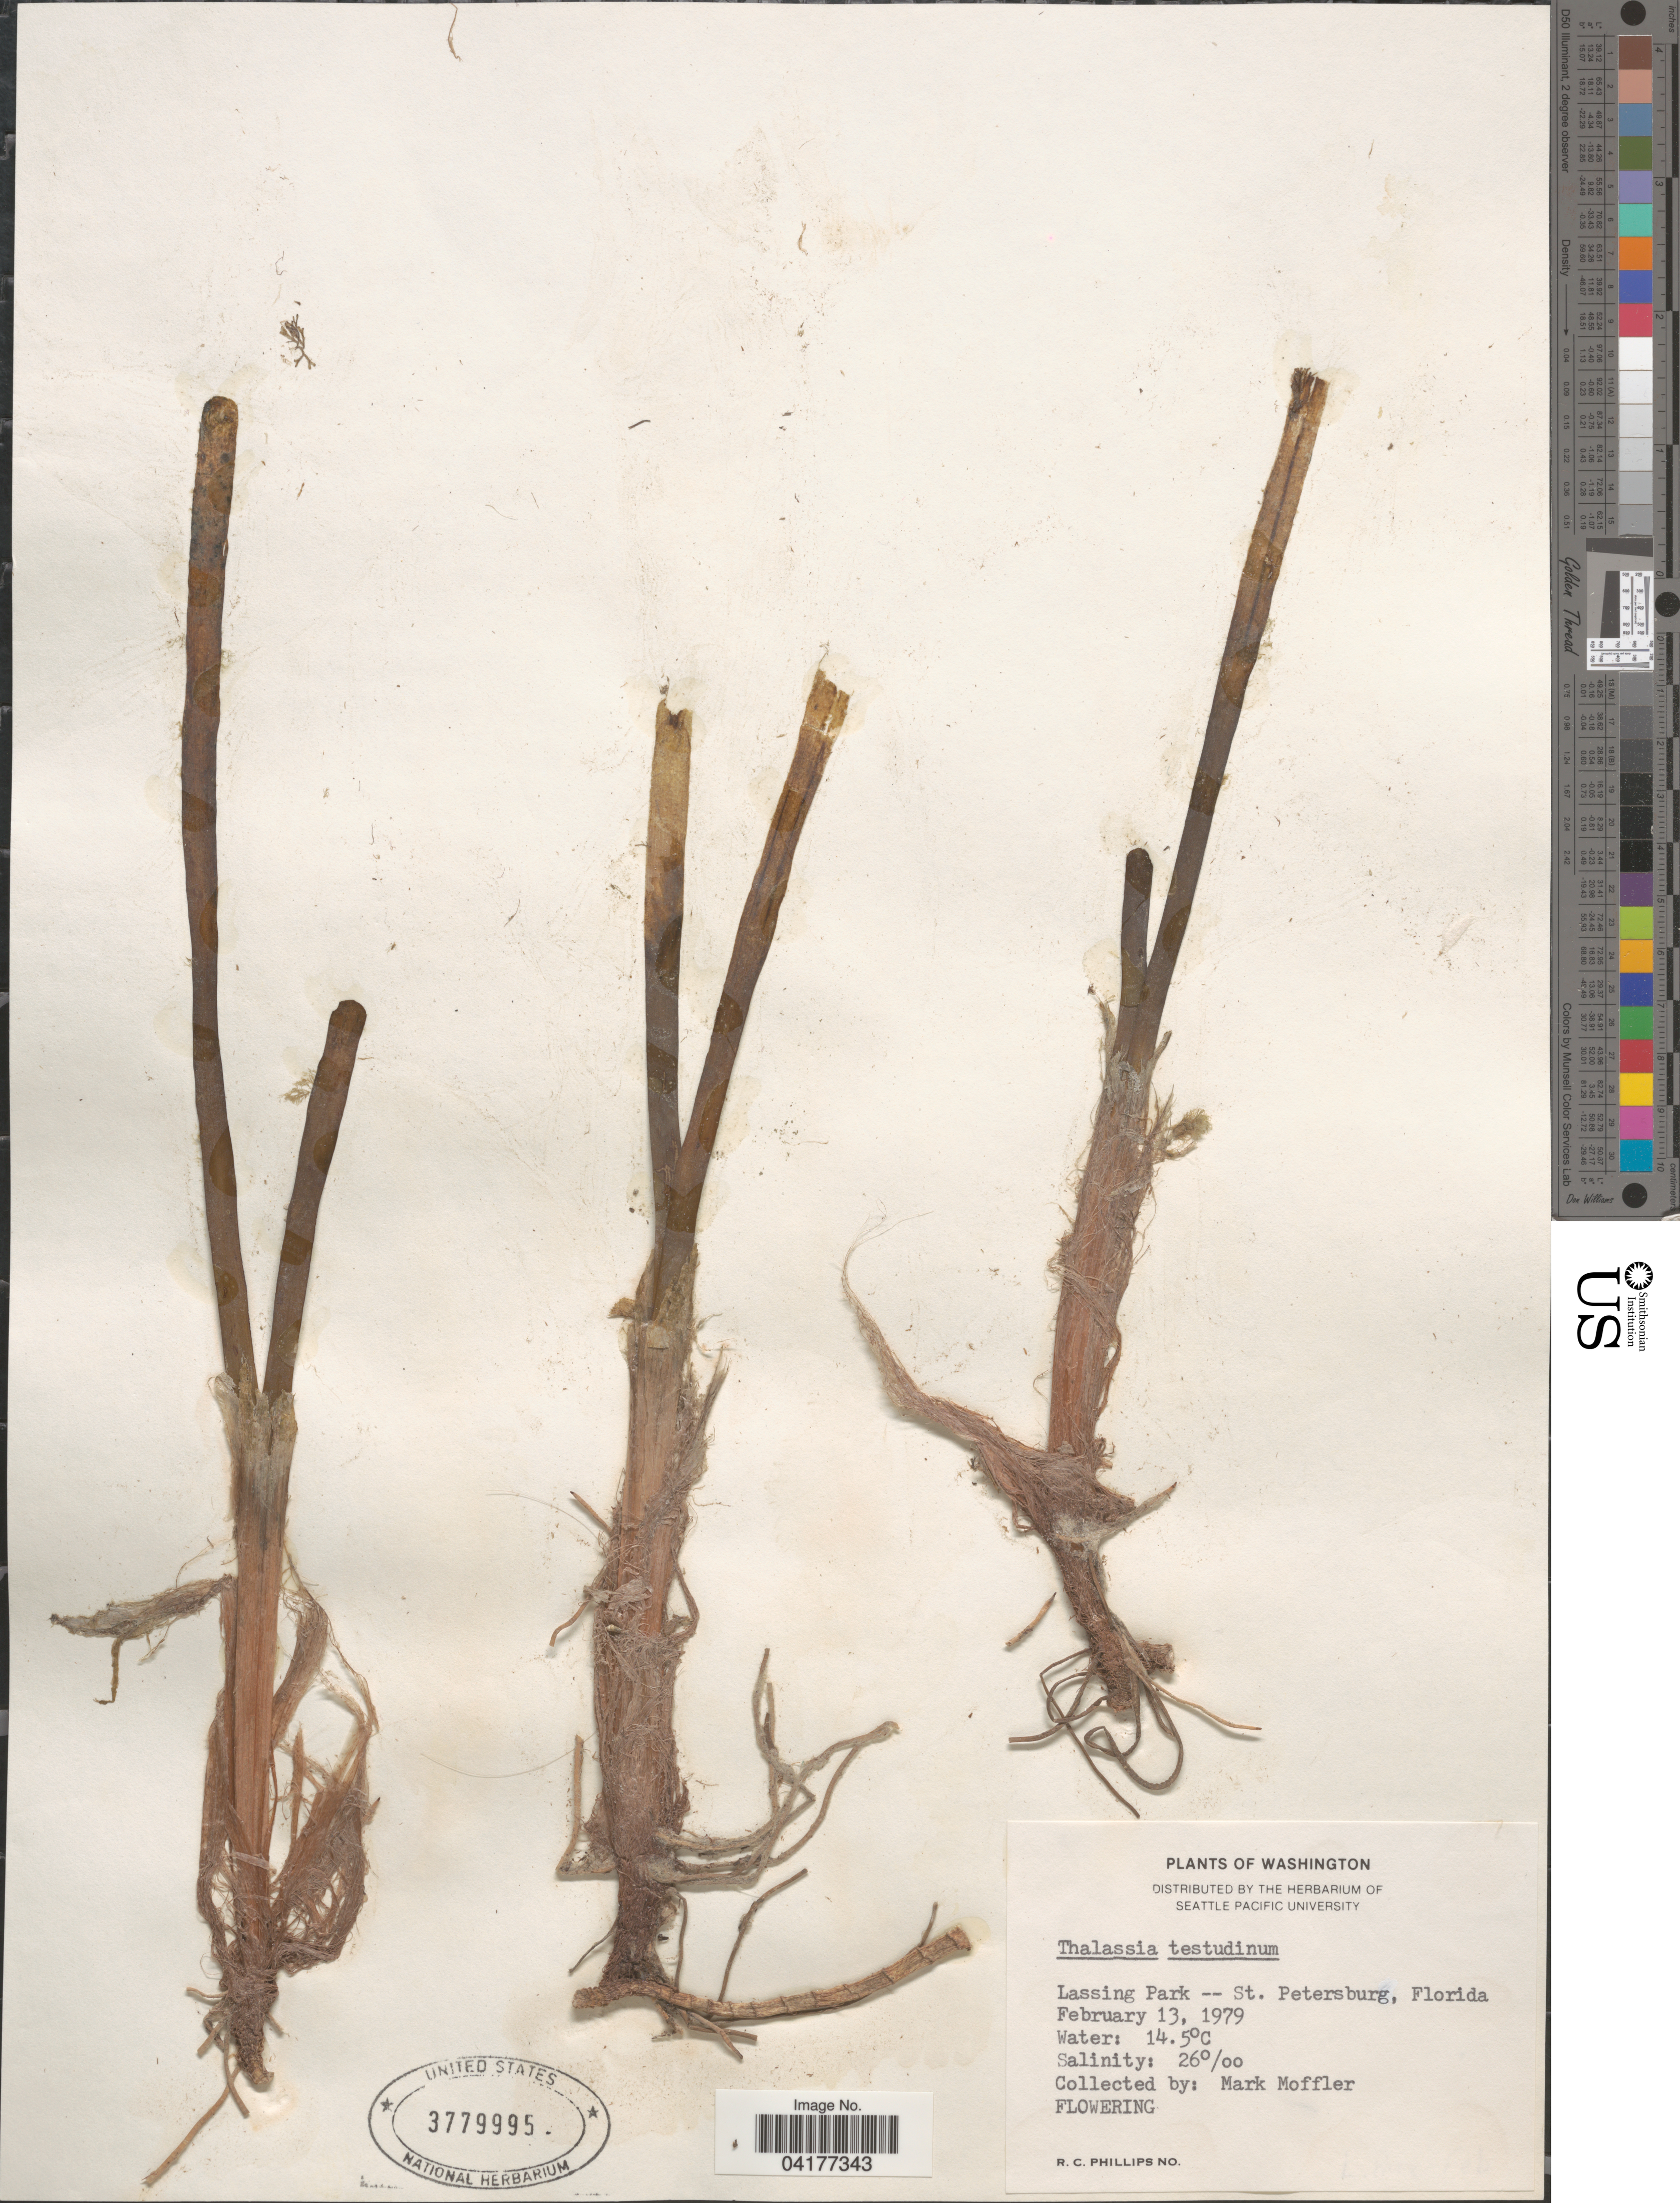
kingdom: Plantae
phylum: Tracheophyta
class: Liliopsida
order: Alismatales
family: Hydrocharitaceae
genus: Thalassia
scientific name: Thalassia testudinum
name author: Banks & Sol. ex K.D. Koenig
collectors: M. Moffler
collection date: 1979-02-13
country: United States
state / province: Florida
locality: Lassing Park -- St. Petersburg.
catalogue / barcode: US 3779995